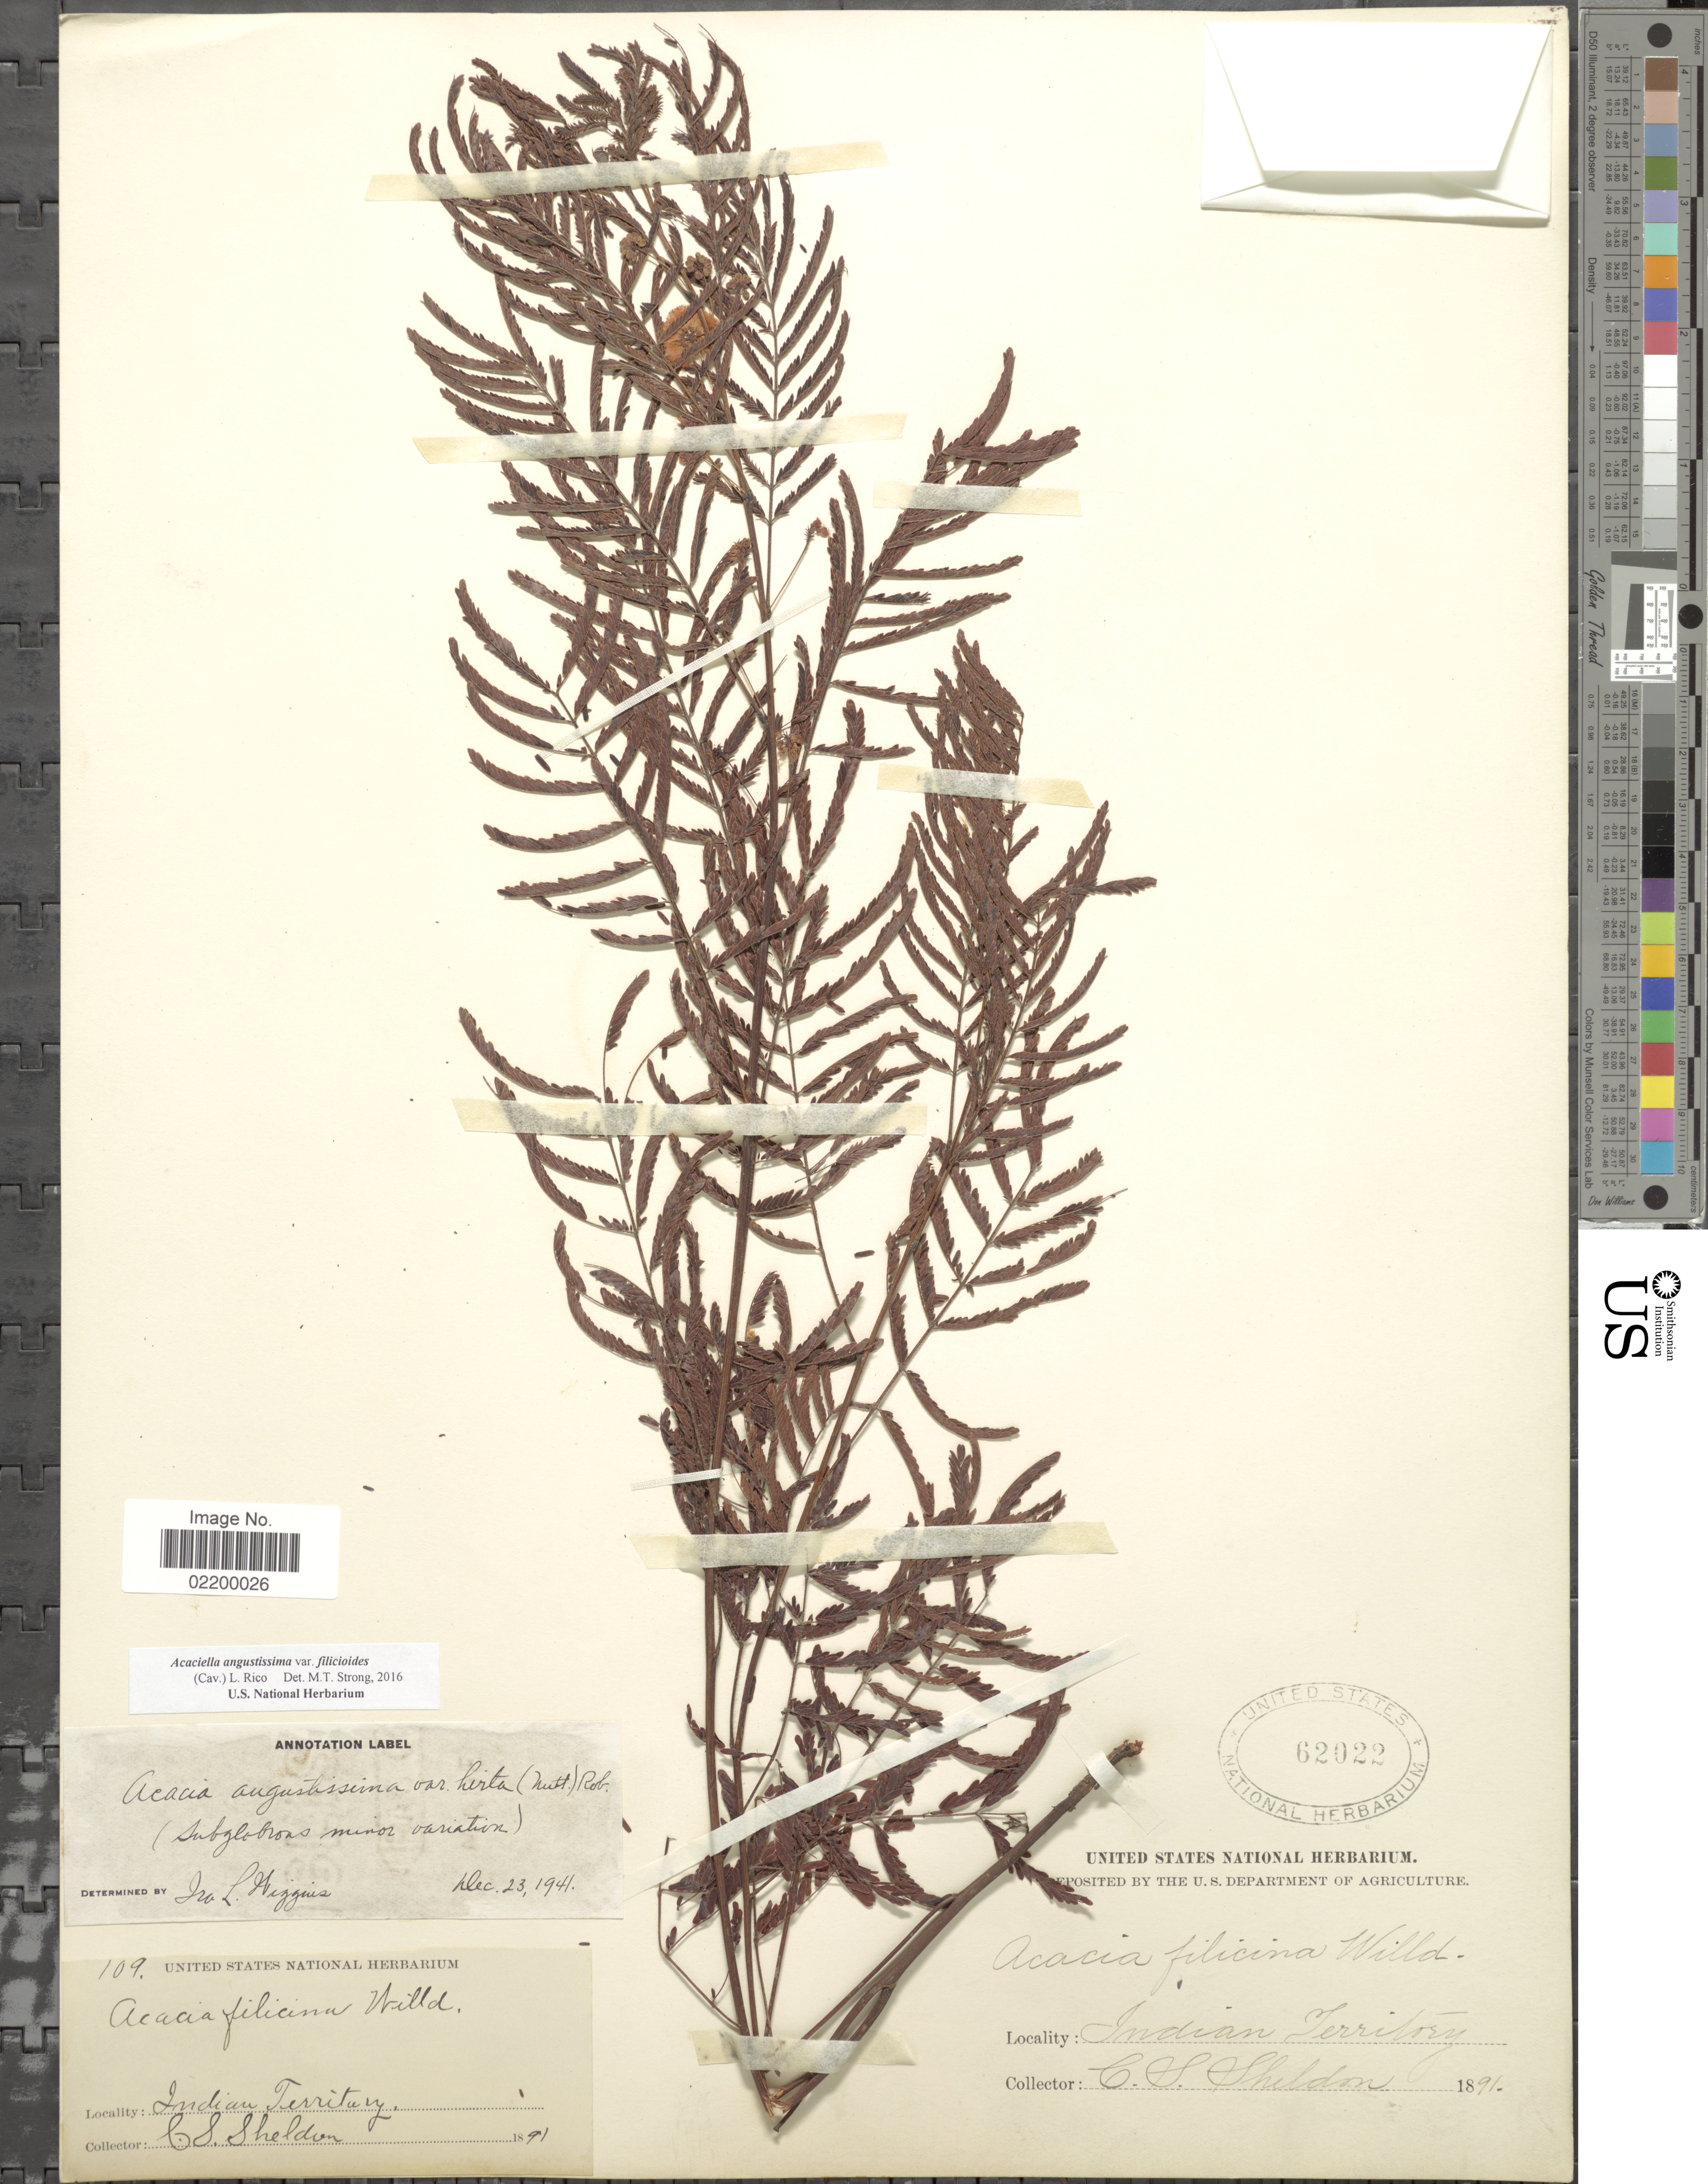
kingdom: Plantae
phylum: Tracheophyta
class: Magnoliopsida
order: Fabales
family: Fabaceae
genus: Acaciella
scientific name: Acaciella angustissima var. filicioides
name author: (Cav.) L. Rico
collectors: C. S. Sheldon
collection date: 1891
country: United States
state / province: Oklahoma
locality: Indian Territory.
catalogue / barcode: US 62022